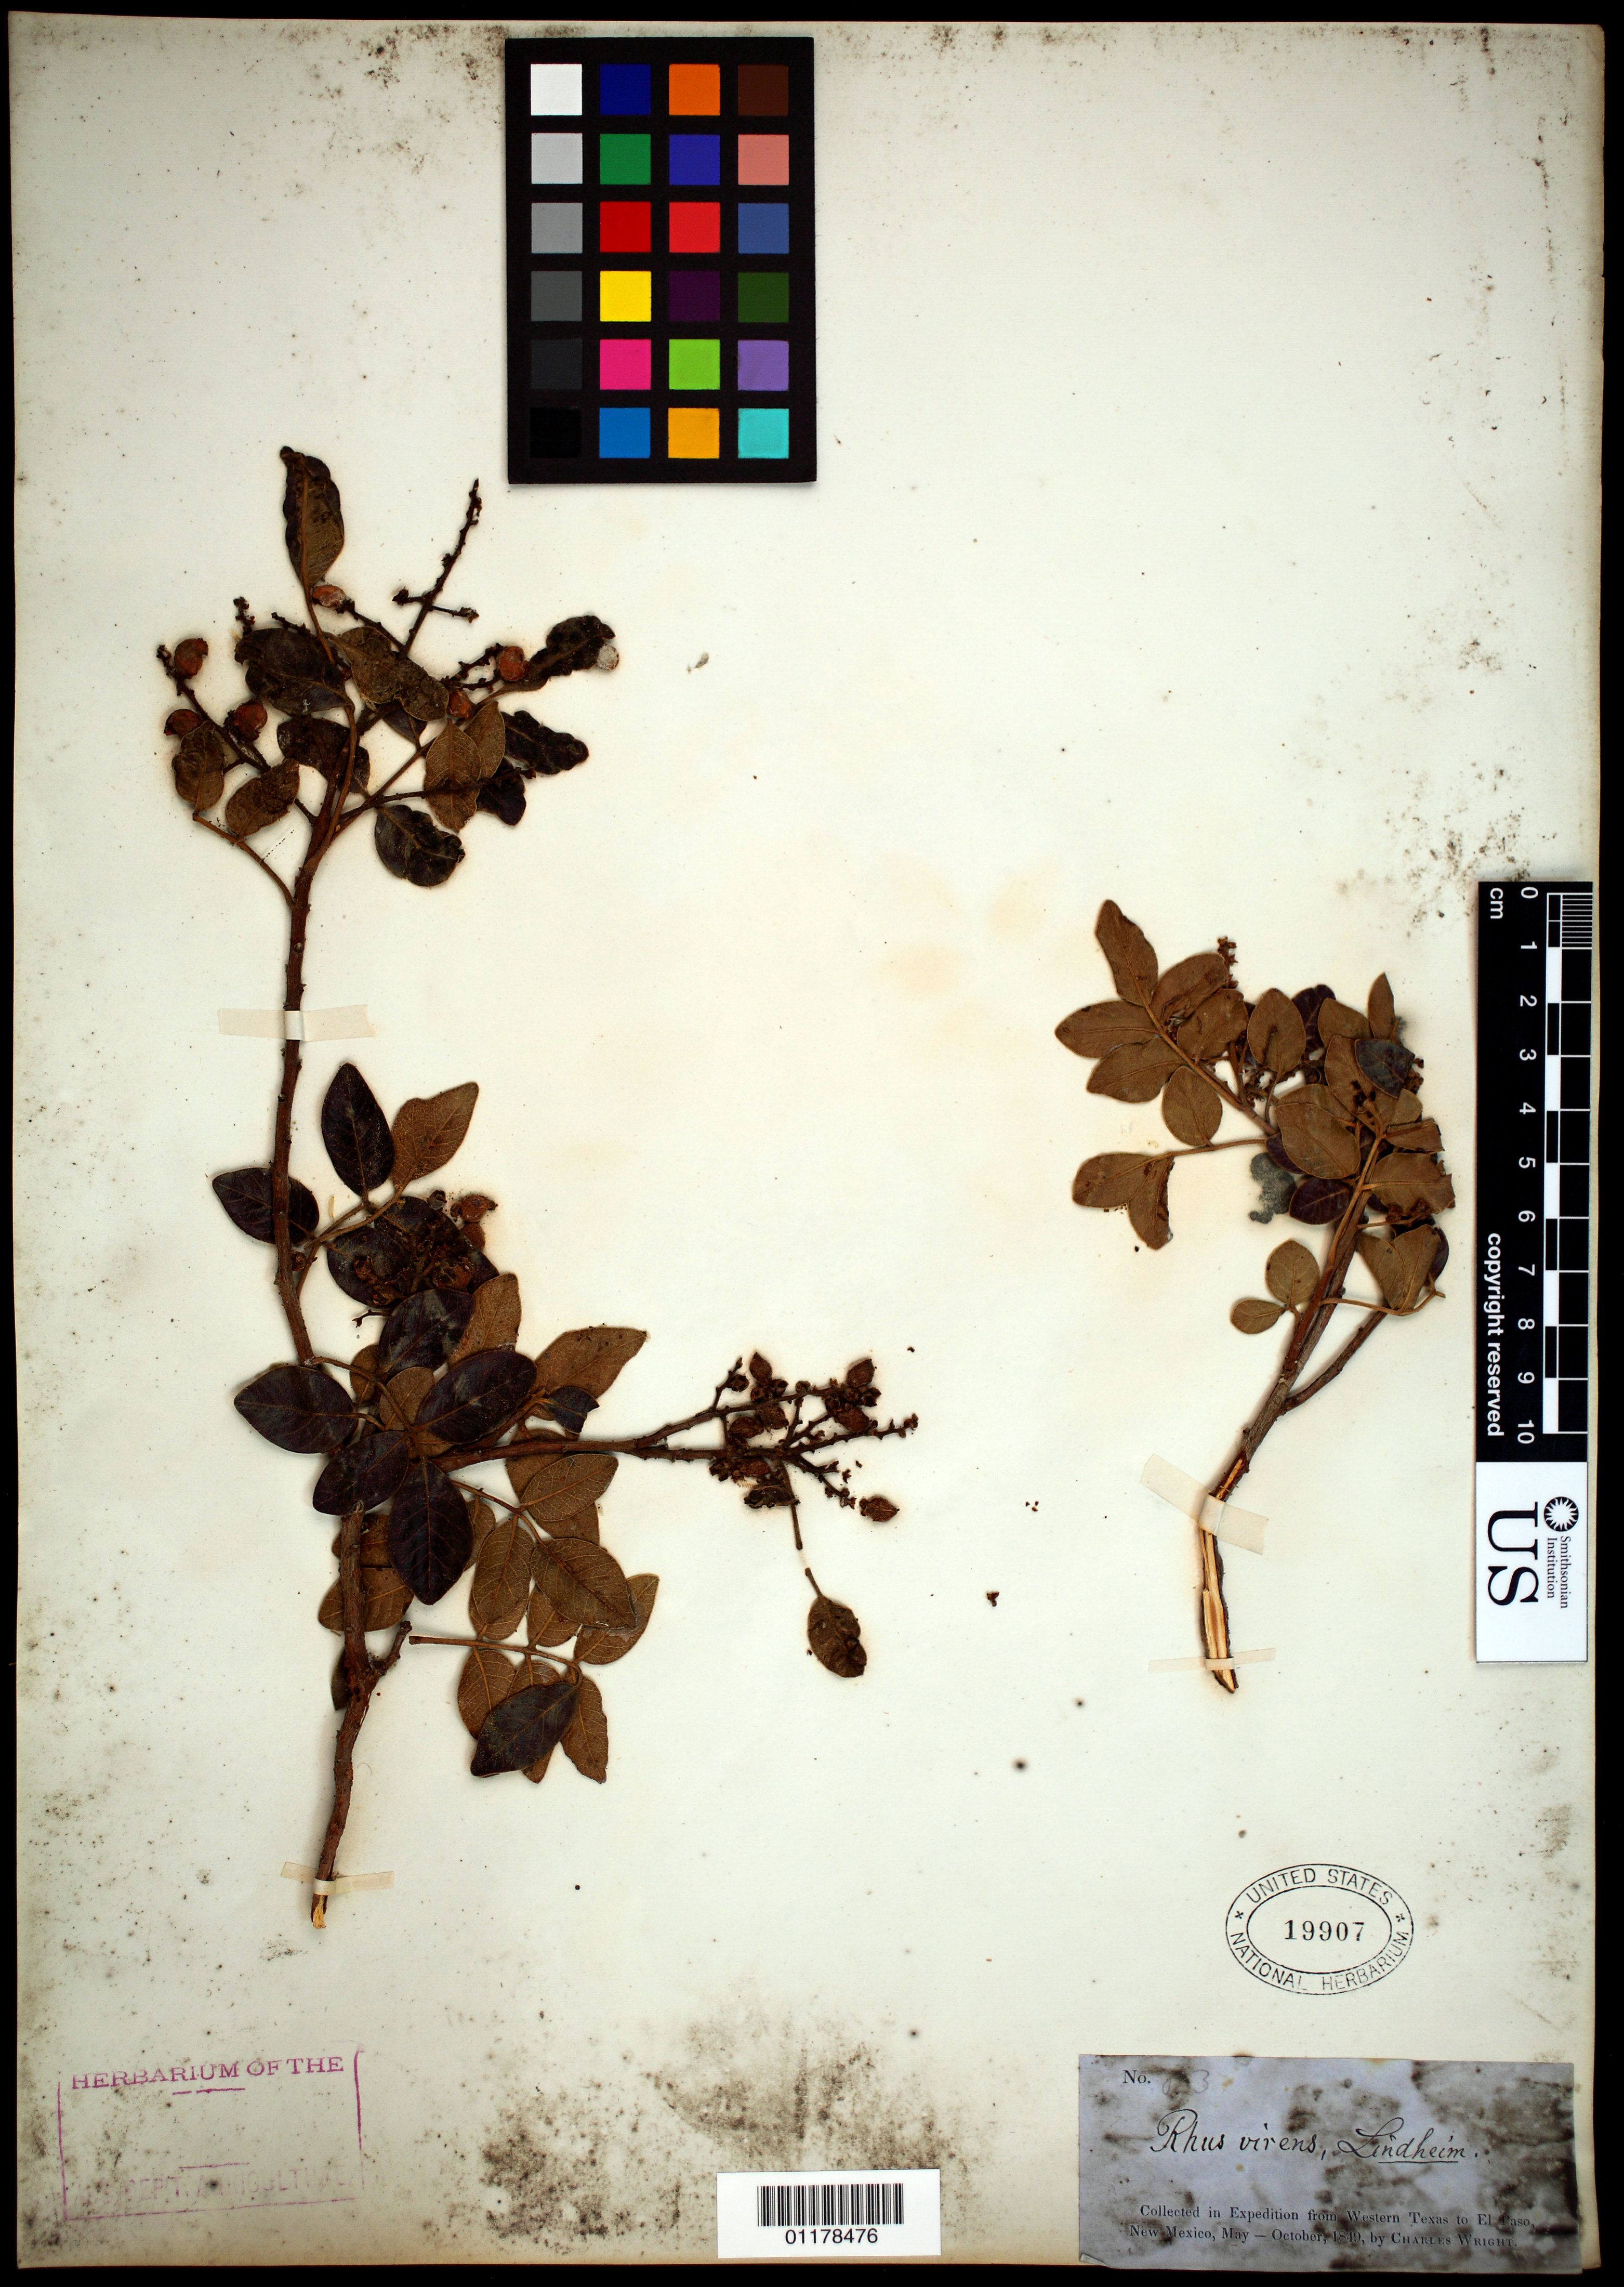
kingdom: Plantae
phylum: Tracheophyta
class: Magnoliopsida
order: Sapindales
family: Anacardiaceae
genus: Rhus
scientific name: Rhus virens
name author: Lindh. ex A. Gray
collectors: C. Wright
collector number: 83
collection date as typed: May 1849 to -- Oct 1849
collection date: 1849-05/1849-10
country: United States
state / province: New Mexico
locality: Western Texas to El Paso.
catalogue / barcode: US 19907